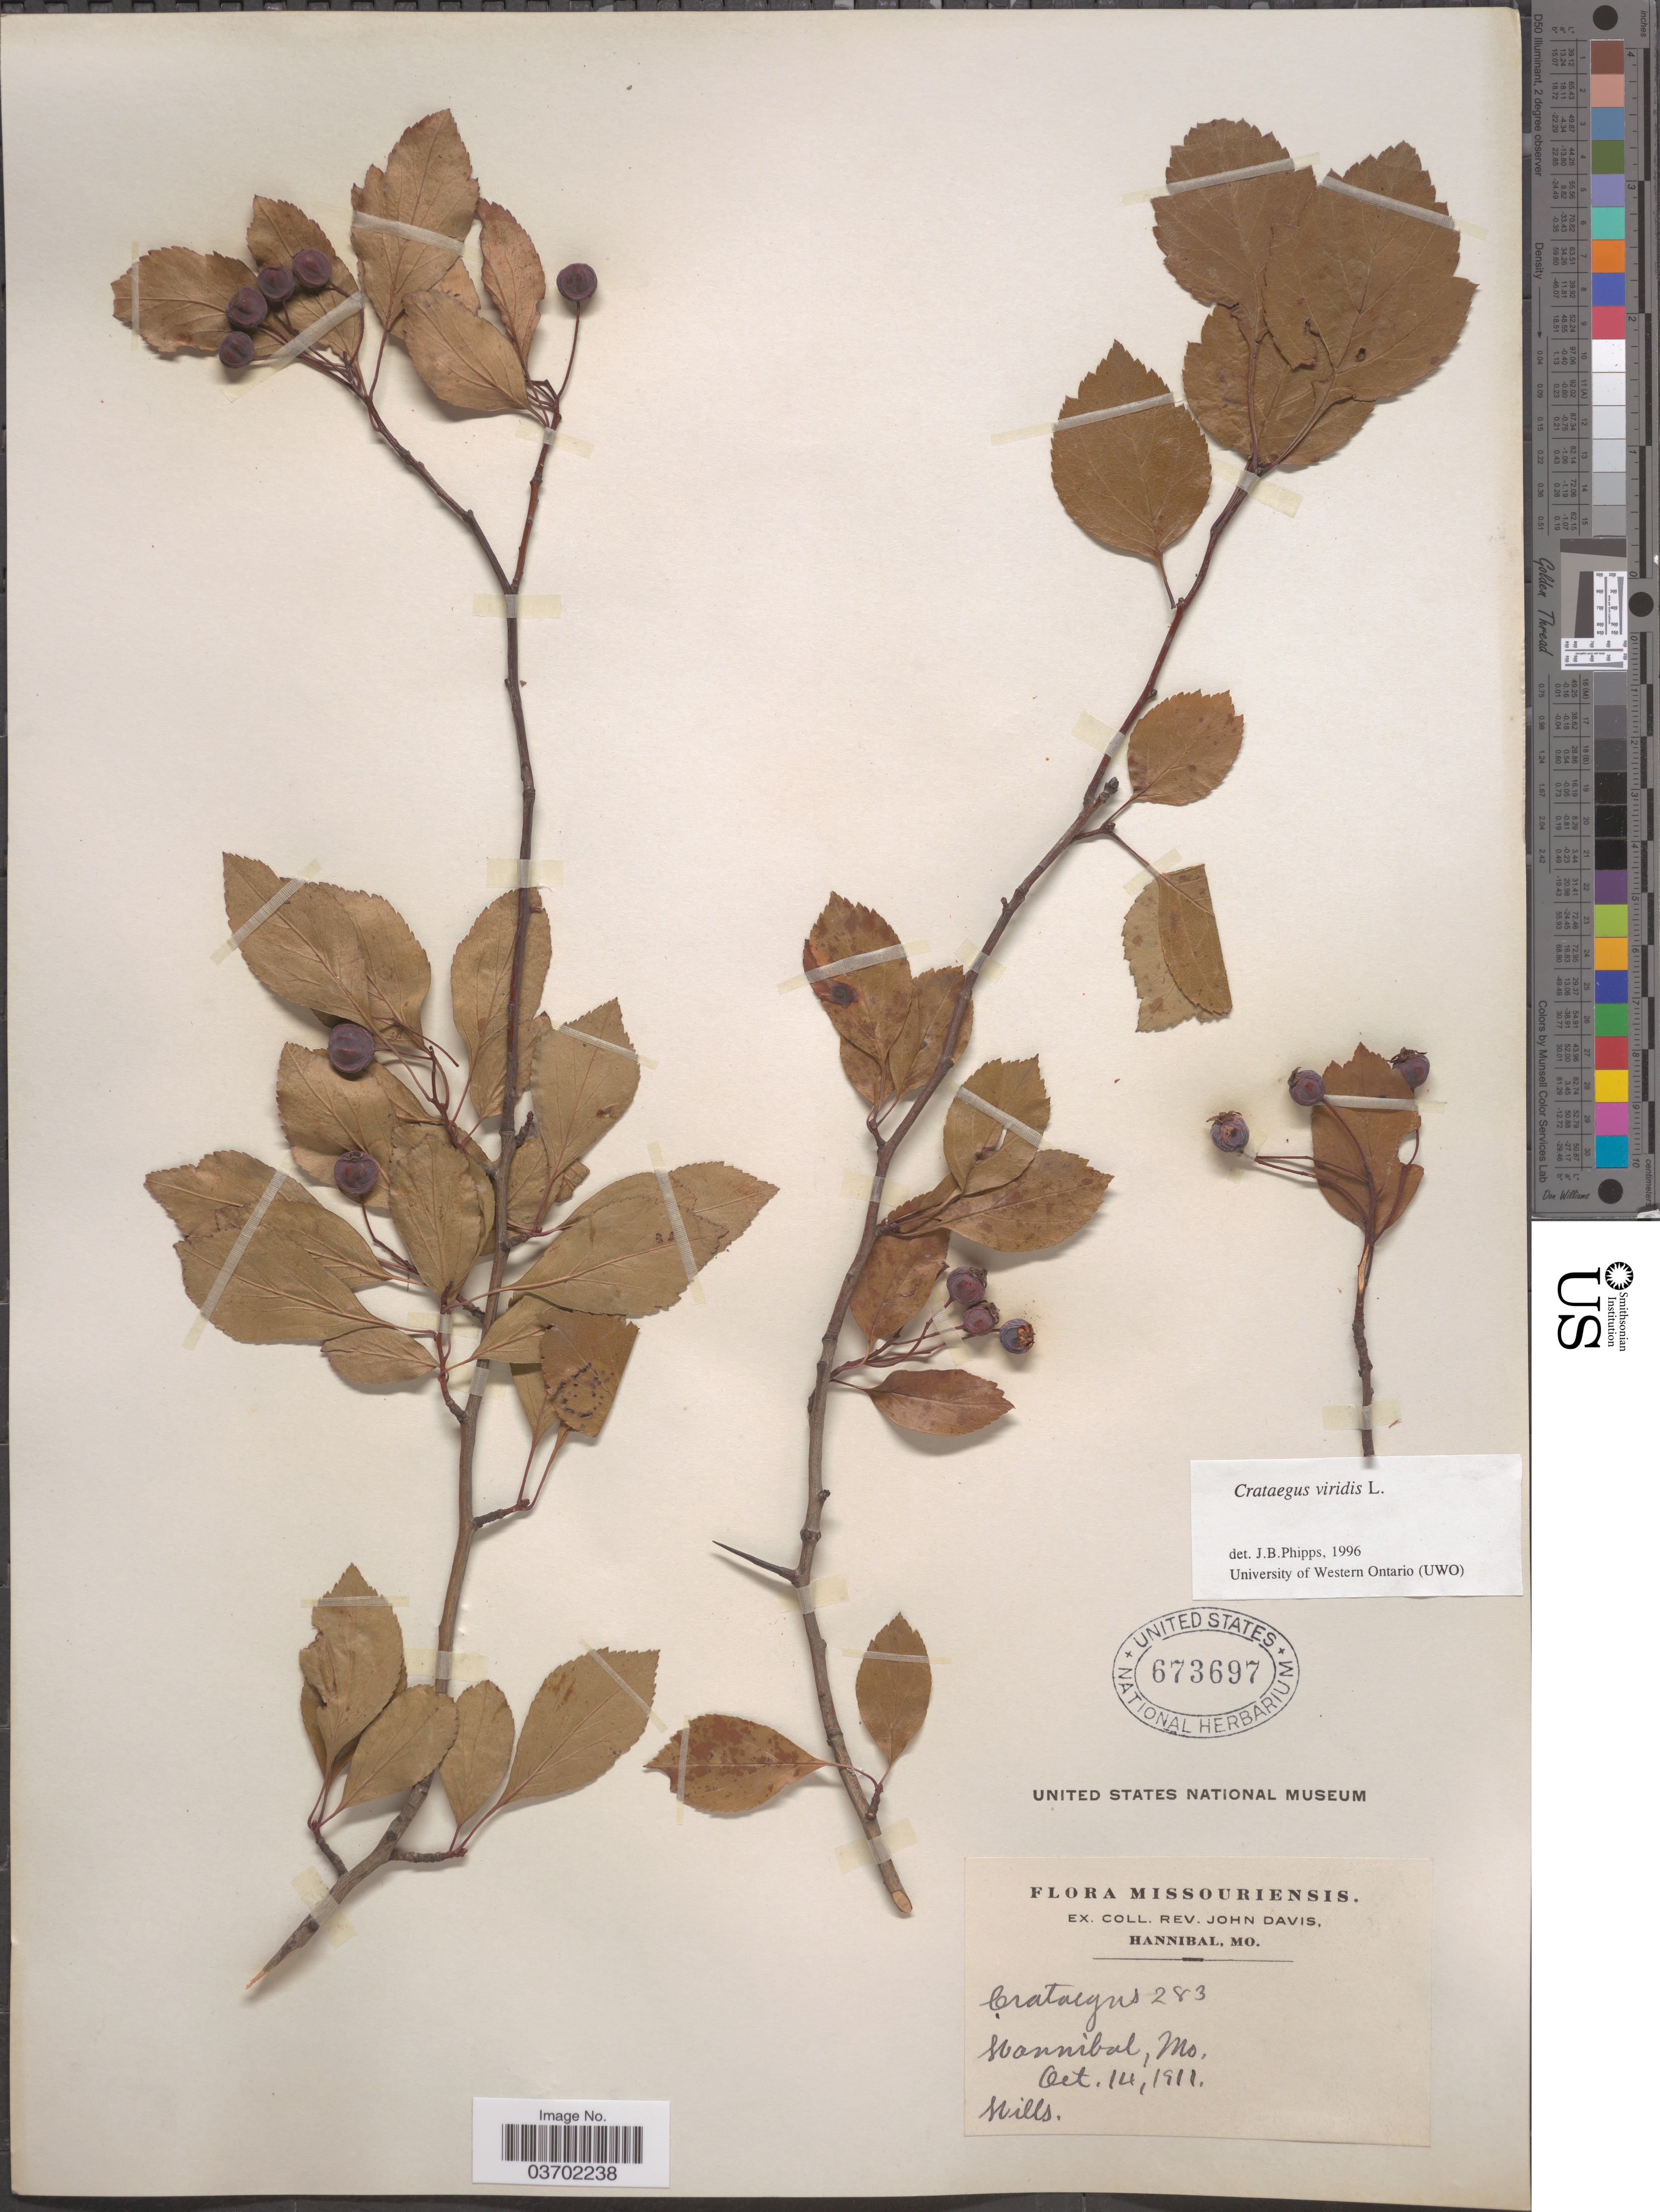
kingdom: Plantae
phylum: Tracheophyta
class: Magnoliopsida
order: Rosales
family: Rosaceae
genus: Crataegus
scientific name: Crataegus viridis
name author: L.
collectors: J. Davis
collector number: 283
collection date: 1911-10-14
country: United States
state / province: Mississippi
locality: Hannibal.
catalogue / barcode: US 673697